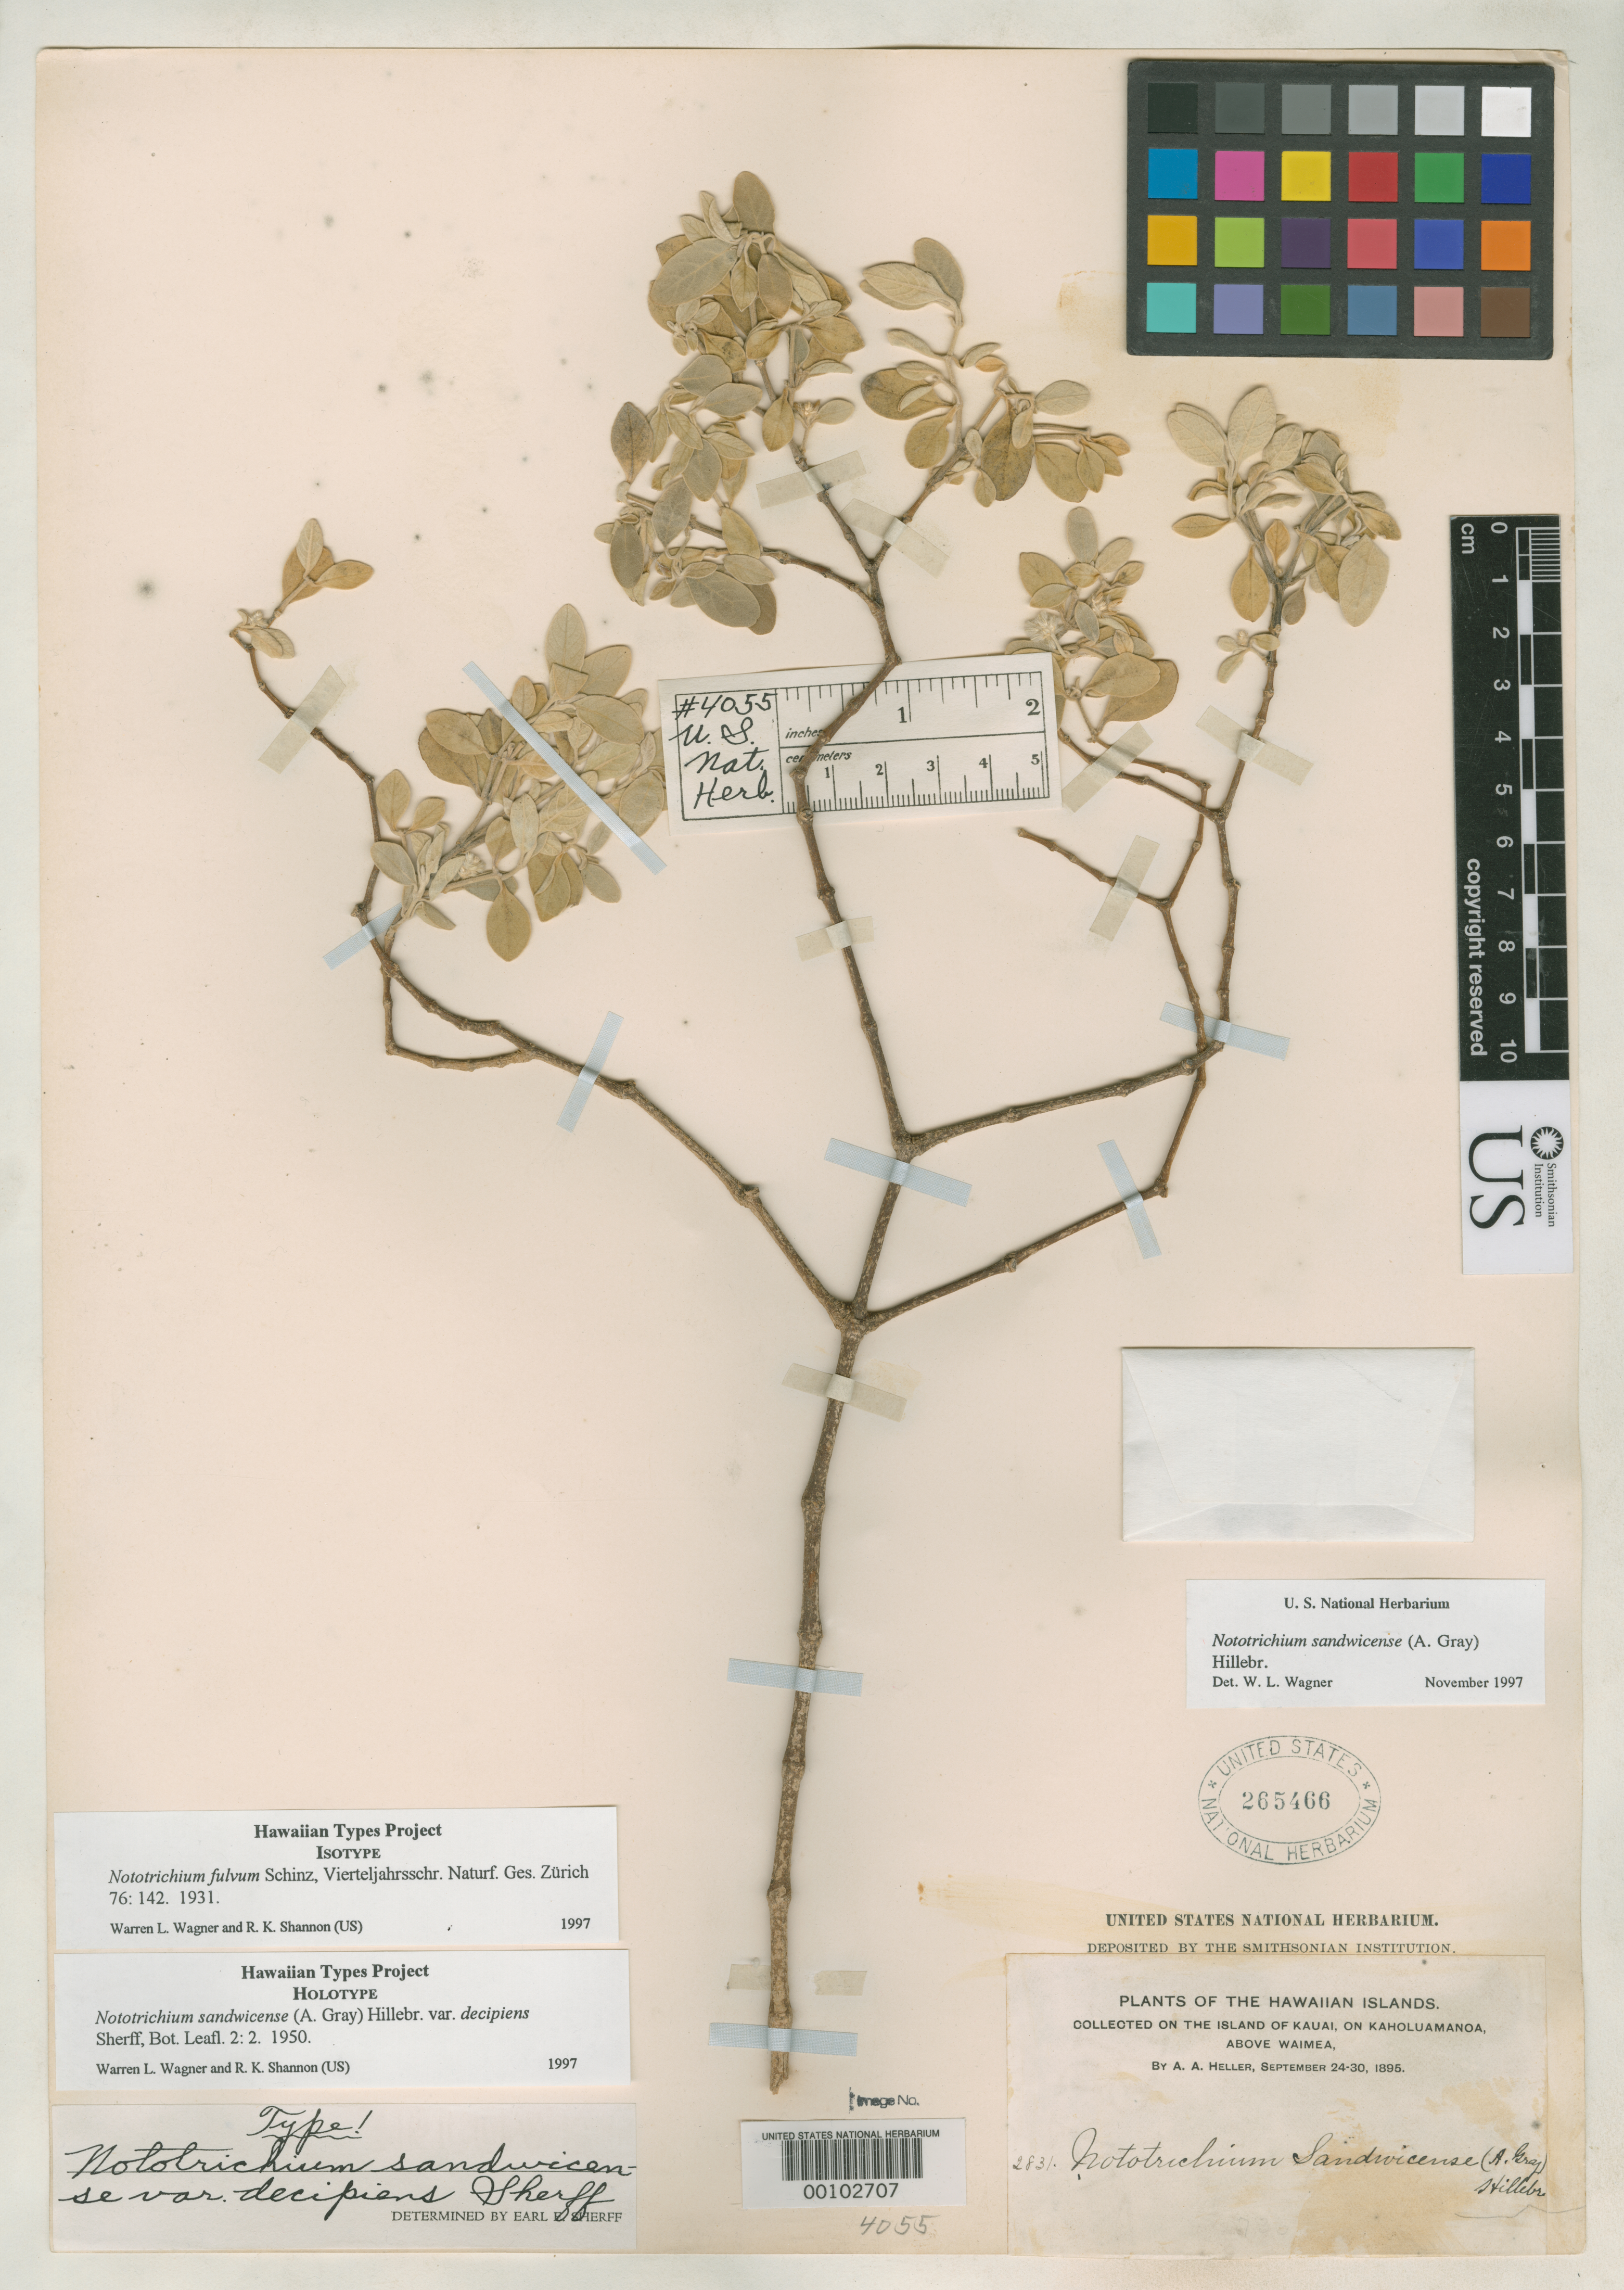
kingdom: Plantae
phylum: Tracheophyta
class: Magnoliopsida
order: Caryophyllales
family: Amaranthaceae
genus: Nototrichium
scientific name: Nototrichium fulvum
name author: Schinz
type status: Isotype; Holotype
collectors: A. A. Heller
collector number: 2831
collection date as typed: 24 Sep 1895 to 30 Sep 1895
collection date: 1895-09-24/1895-09-30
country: United States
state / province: Hawaii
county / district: Kauai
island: Kaua'i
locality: On Kaholuamanoa, above Waimea.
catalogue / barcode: US 265466